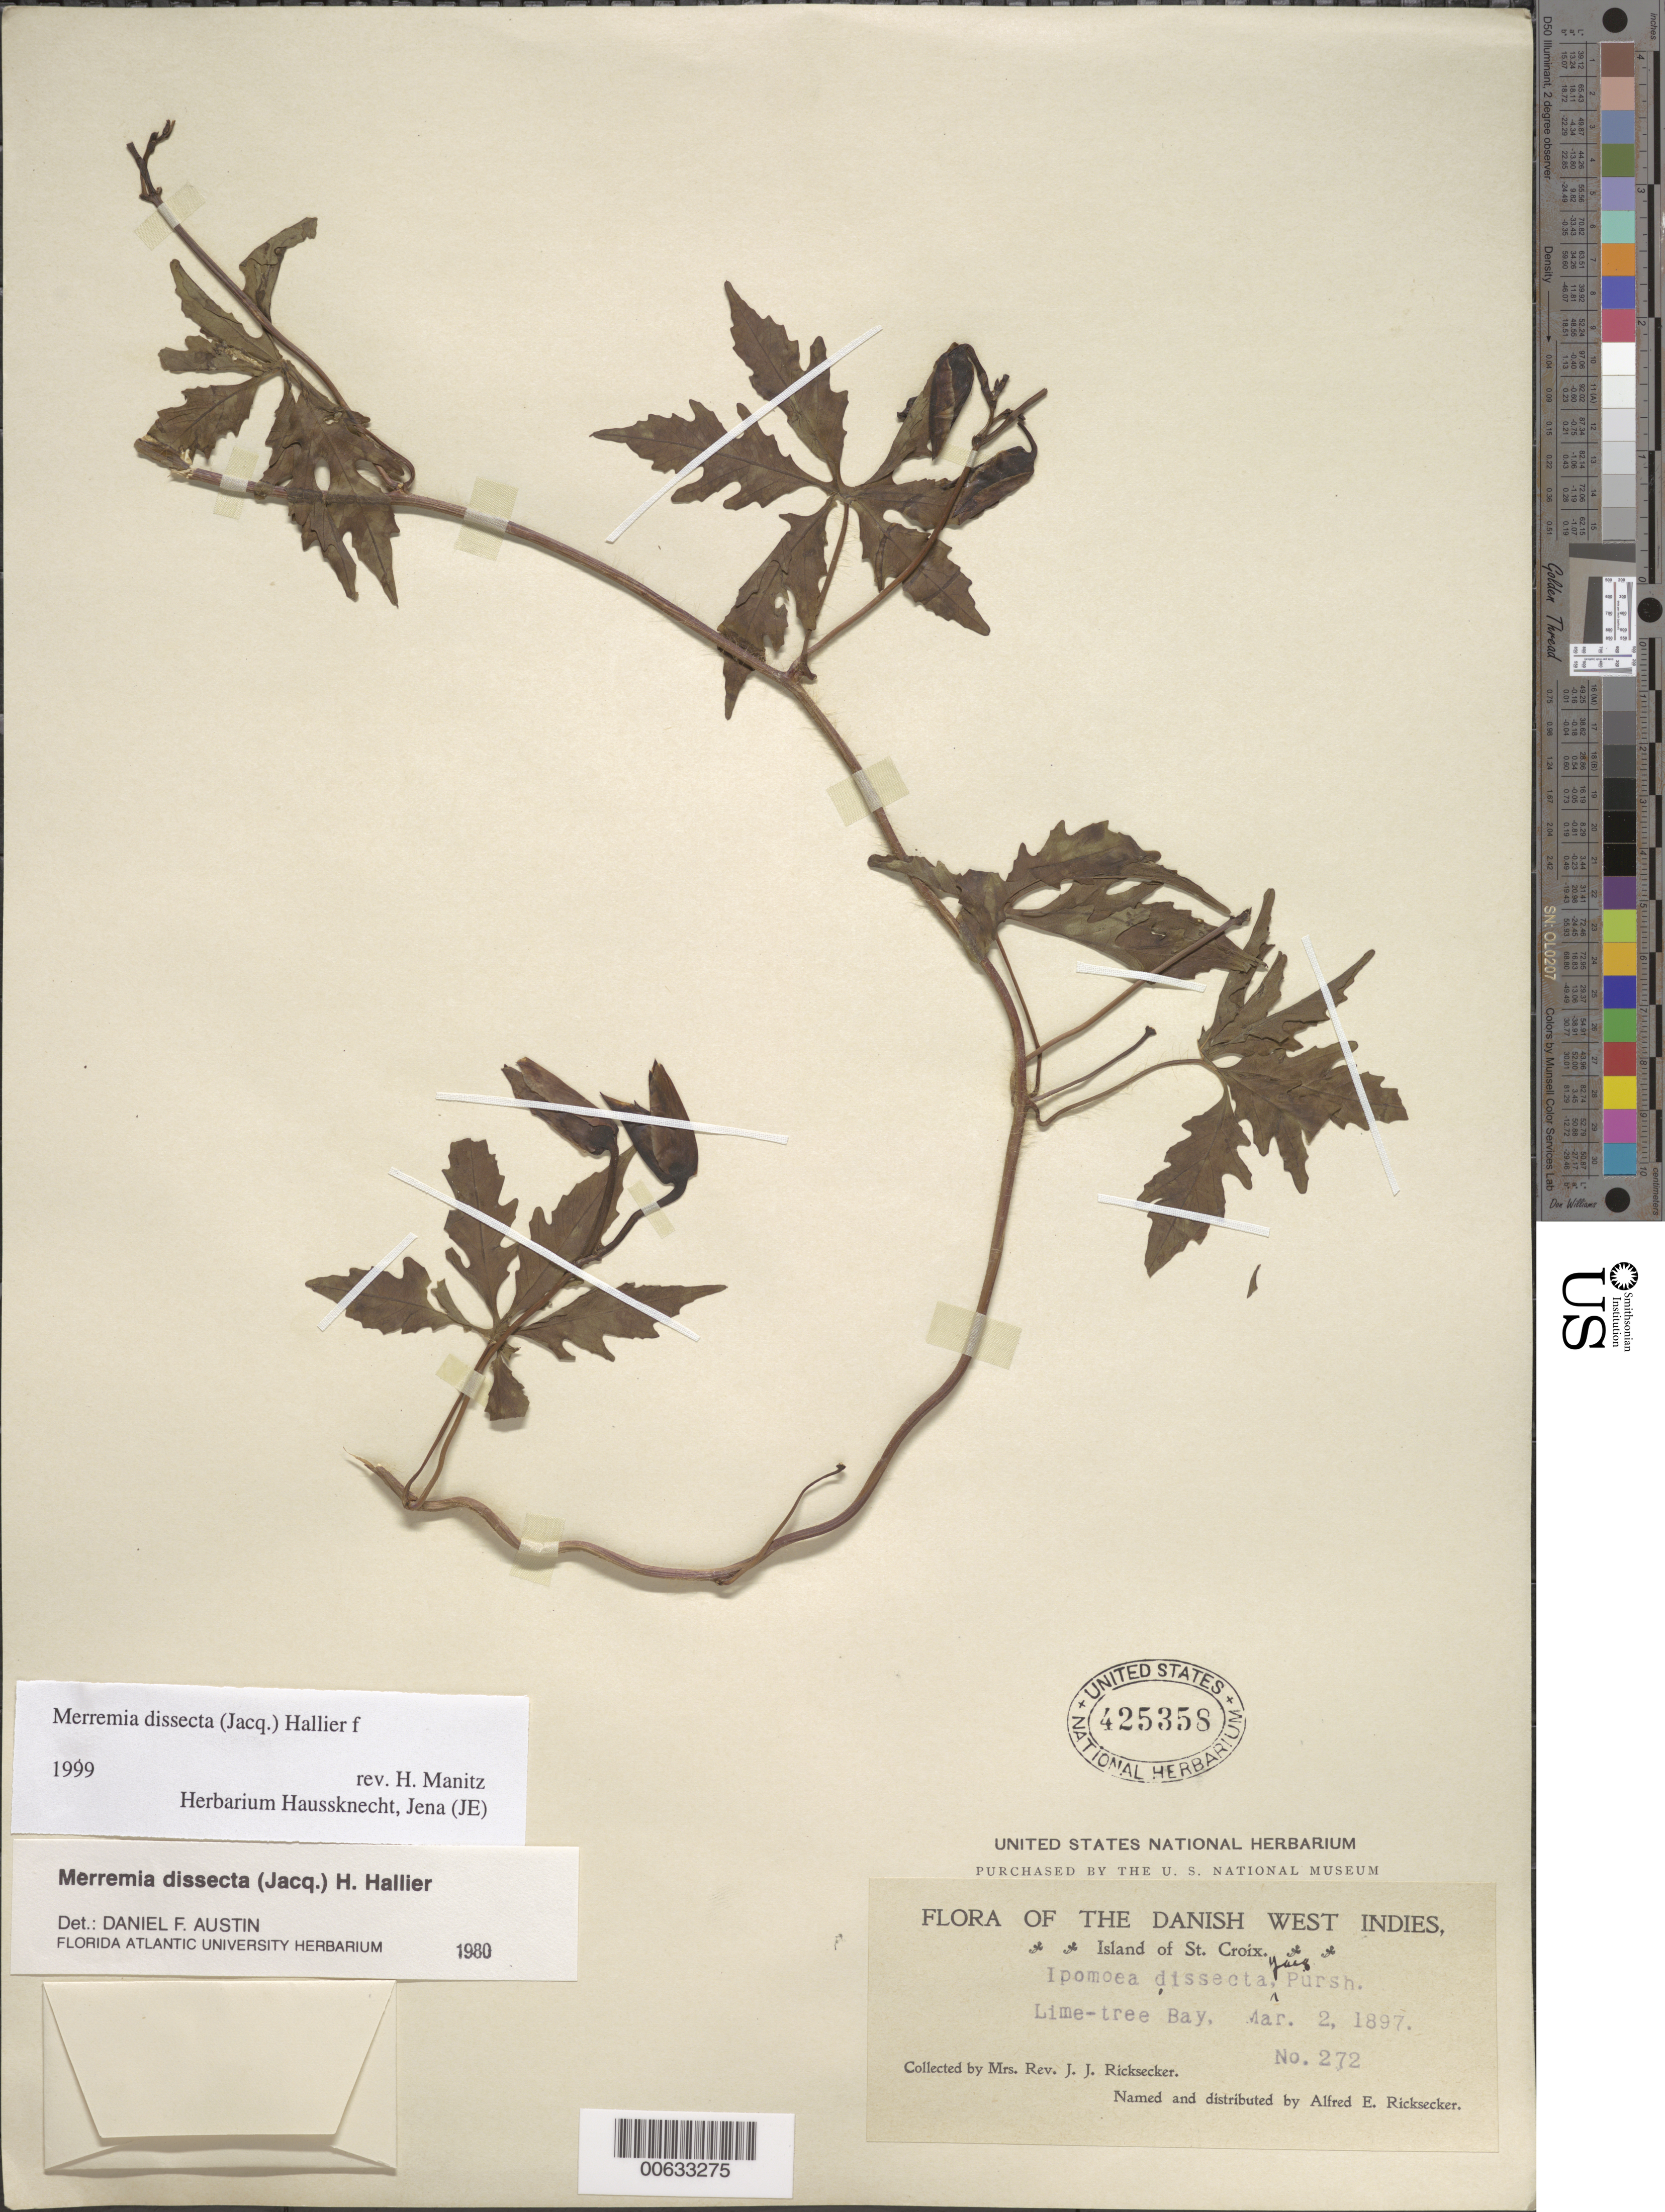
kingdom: Plantae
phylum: Tracheophyta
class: Magnoliopsida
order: Solanales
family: Convolvulaceae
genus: Distimake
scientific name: Distimake dissectus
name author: (Jacq.) A. R. Simões & Staples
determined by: Strong, Mark T., (BOT), Smithsonian Institution - National Museum of Natural History (UNITED STATES)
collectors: Mrs. J. J. Ricksecker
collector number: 272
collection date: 1897-03-02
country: U.S. Virgin Islands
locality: The Danish West Indies, Island of St. Croix. Lime-tree Bay.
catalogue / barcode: US 425358